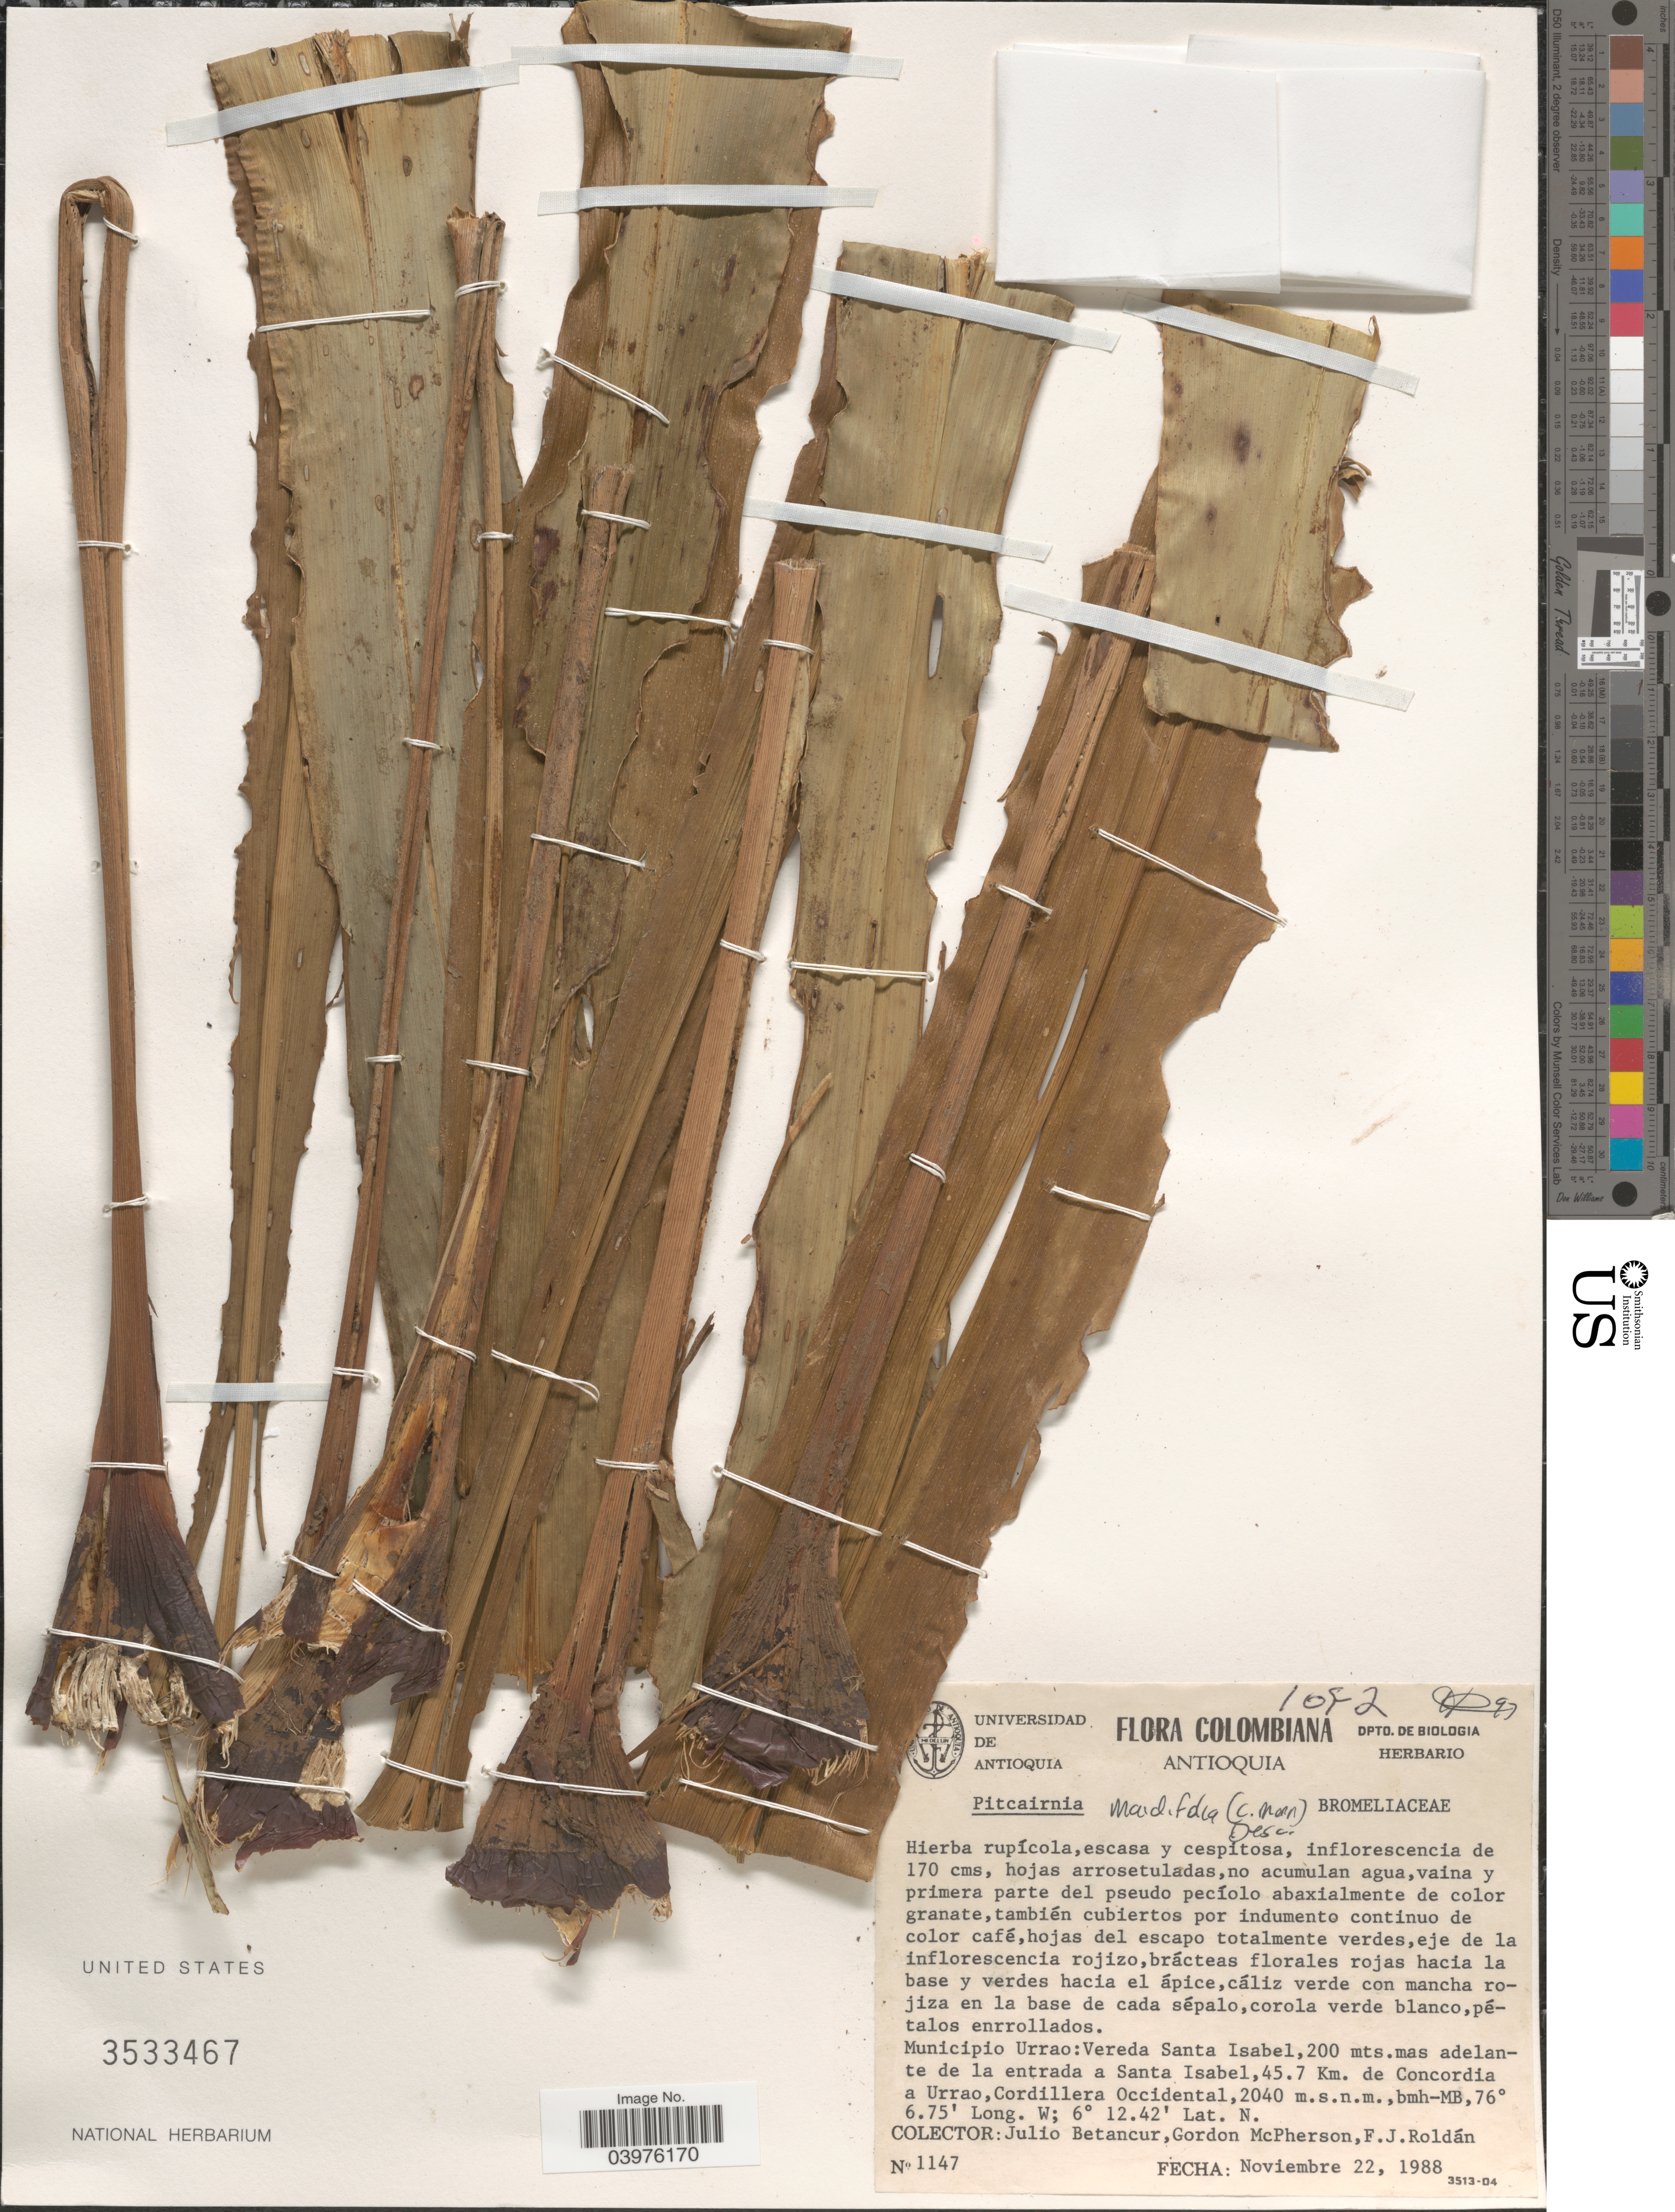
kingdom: Plantae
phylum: Tracheophyta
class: Liliopsida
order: Poales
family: Bromeliaceae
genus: Pitcairnia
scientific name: Pitcairnia maidifolia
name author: (C. Morren) Decne. ex Planch.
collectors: J. Betancur, G. McPherson & F. J. Roldán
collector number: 1147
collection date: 1988-11-22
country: Colombia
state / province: Antioquia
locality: Municipio Urrao: Vereda Santa Isabel, mas adelante de la entrada a Santa Isabel, 45.7 Km. de Concordia a Urrao, Cordillera Occidental.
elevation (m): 2040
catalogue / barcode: US 3533467